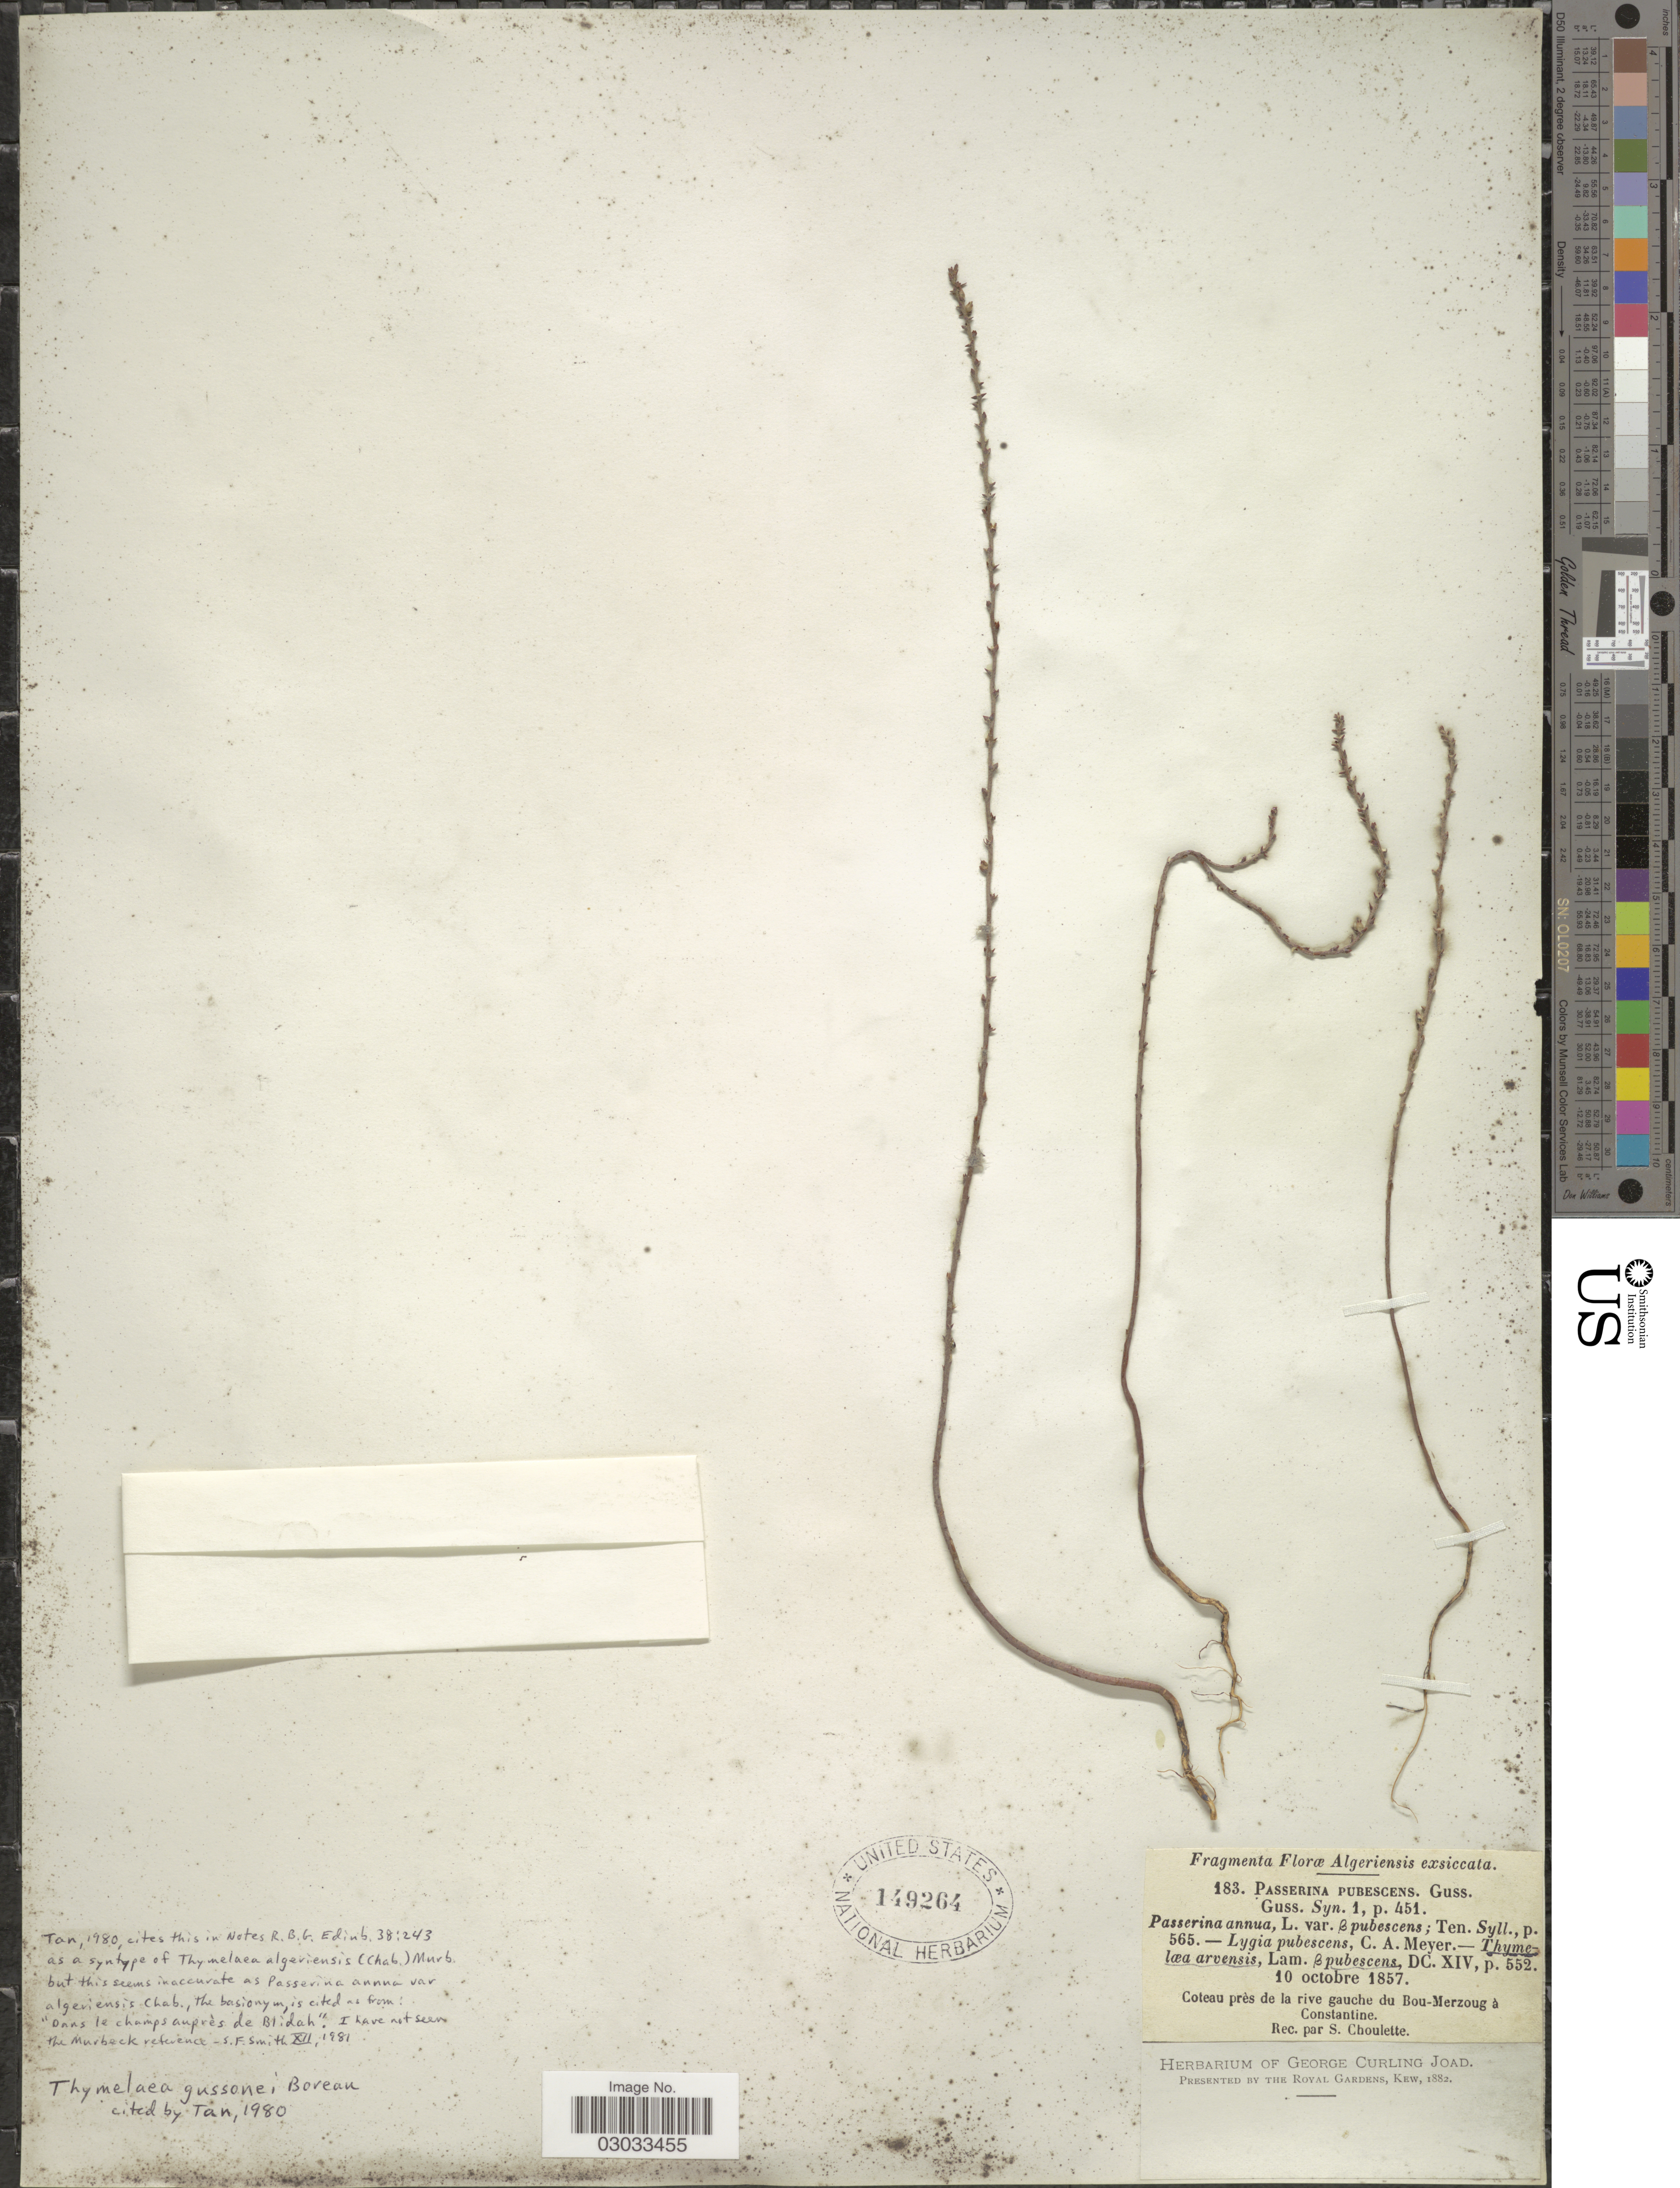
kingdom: Plantae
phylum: Tracheophyta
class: Magnoliopsida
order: Malvales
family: Thymelaeaceae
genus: Thymelaea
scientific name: Thymelaea gussonei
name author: Boreau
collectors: S. Choulette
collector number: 183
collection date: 1857-10-10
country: Algeria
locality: Coteau près de la rive gauche du Bou-Merzoug à Constantine.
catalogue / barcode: US 149264